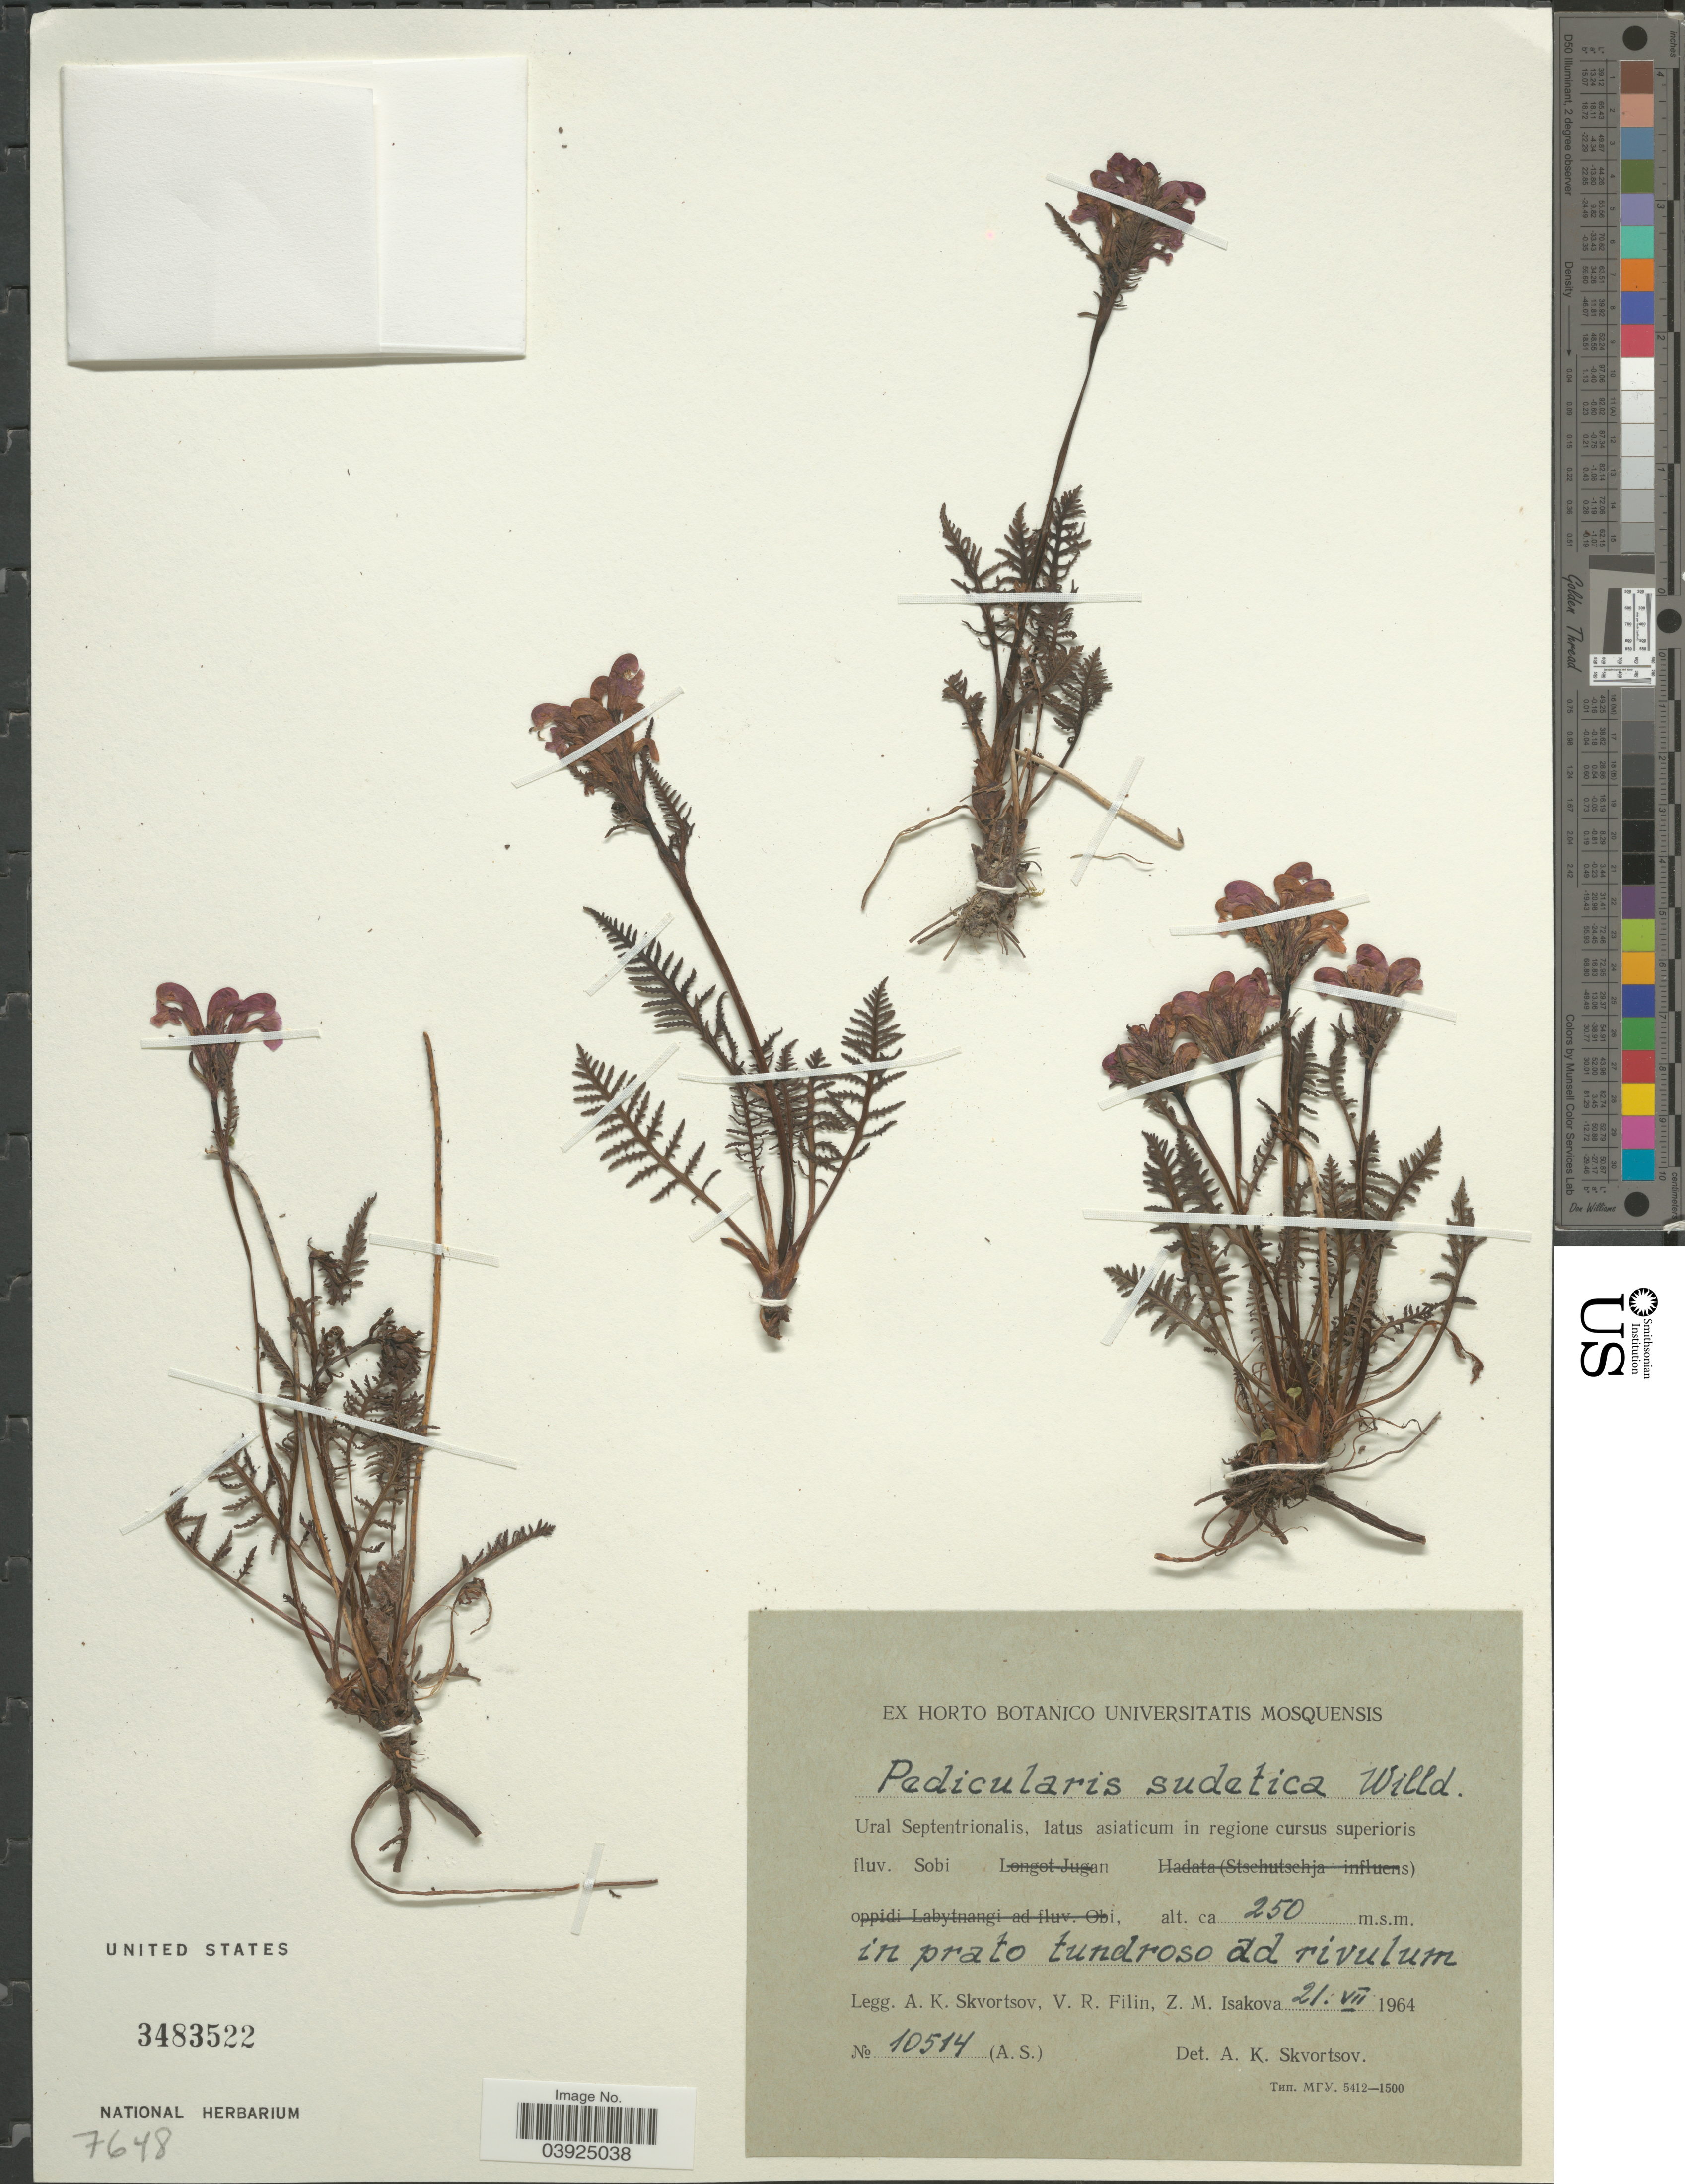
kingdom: Plantae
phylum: Tracheophyta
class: Magnoliopsida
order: Lamiales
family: Orobanchaceae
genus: Pedicularis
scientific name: Pedicularis sudetica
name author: Willd.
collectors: A. K. Skvortsov, V. Filin & Z. Isakova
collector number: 10514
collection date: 1964-07-21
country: Russian Federation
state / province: Komi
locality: Ural Septentrionalis, latus asiaticum in regione cursus superioris fluv. Sobi.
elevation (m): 250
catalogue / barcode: US 3483522